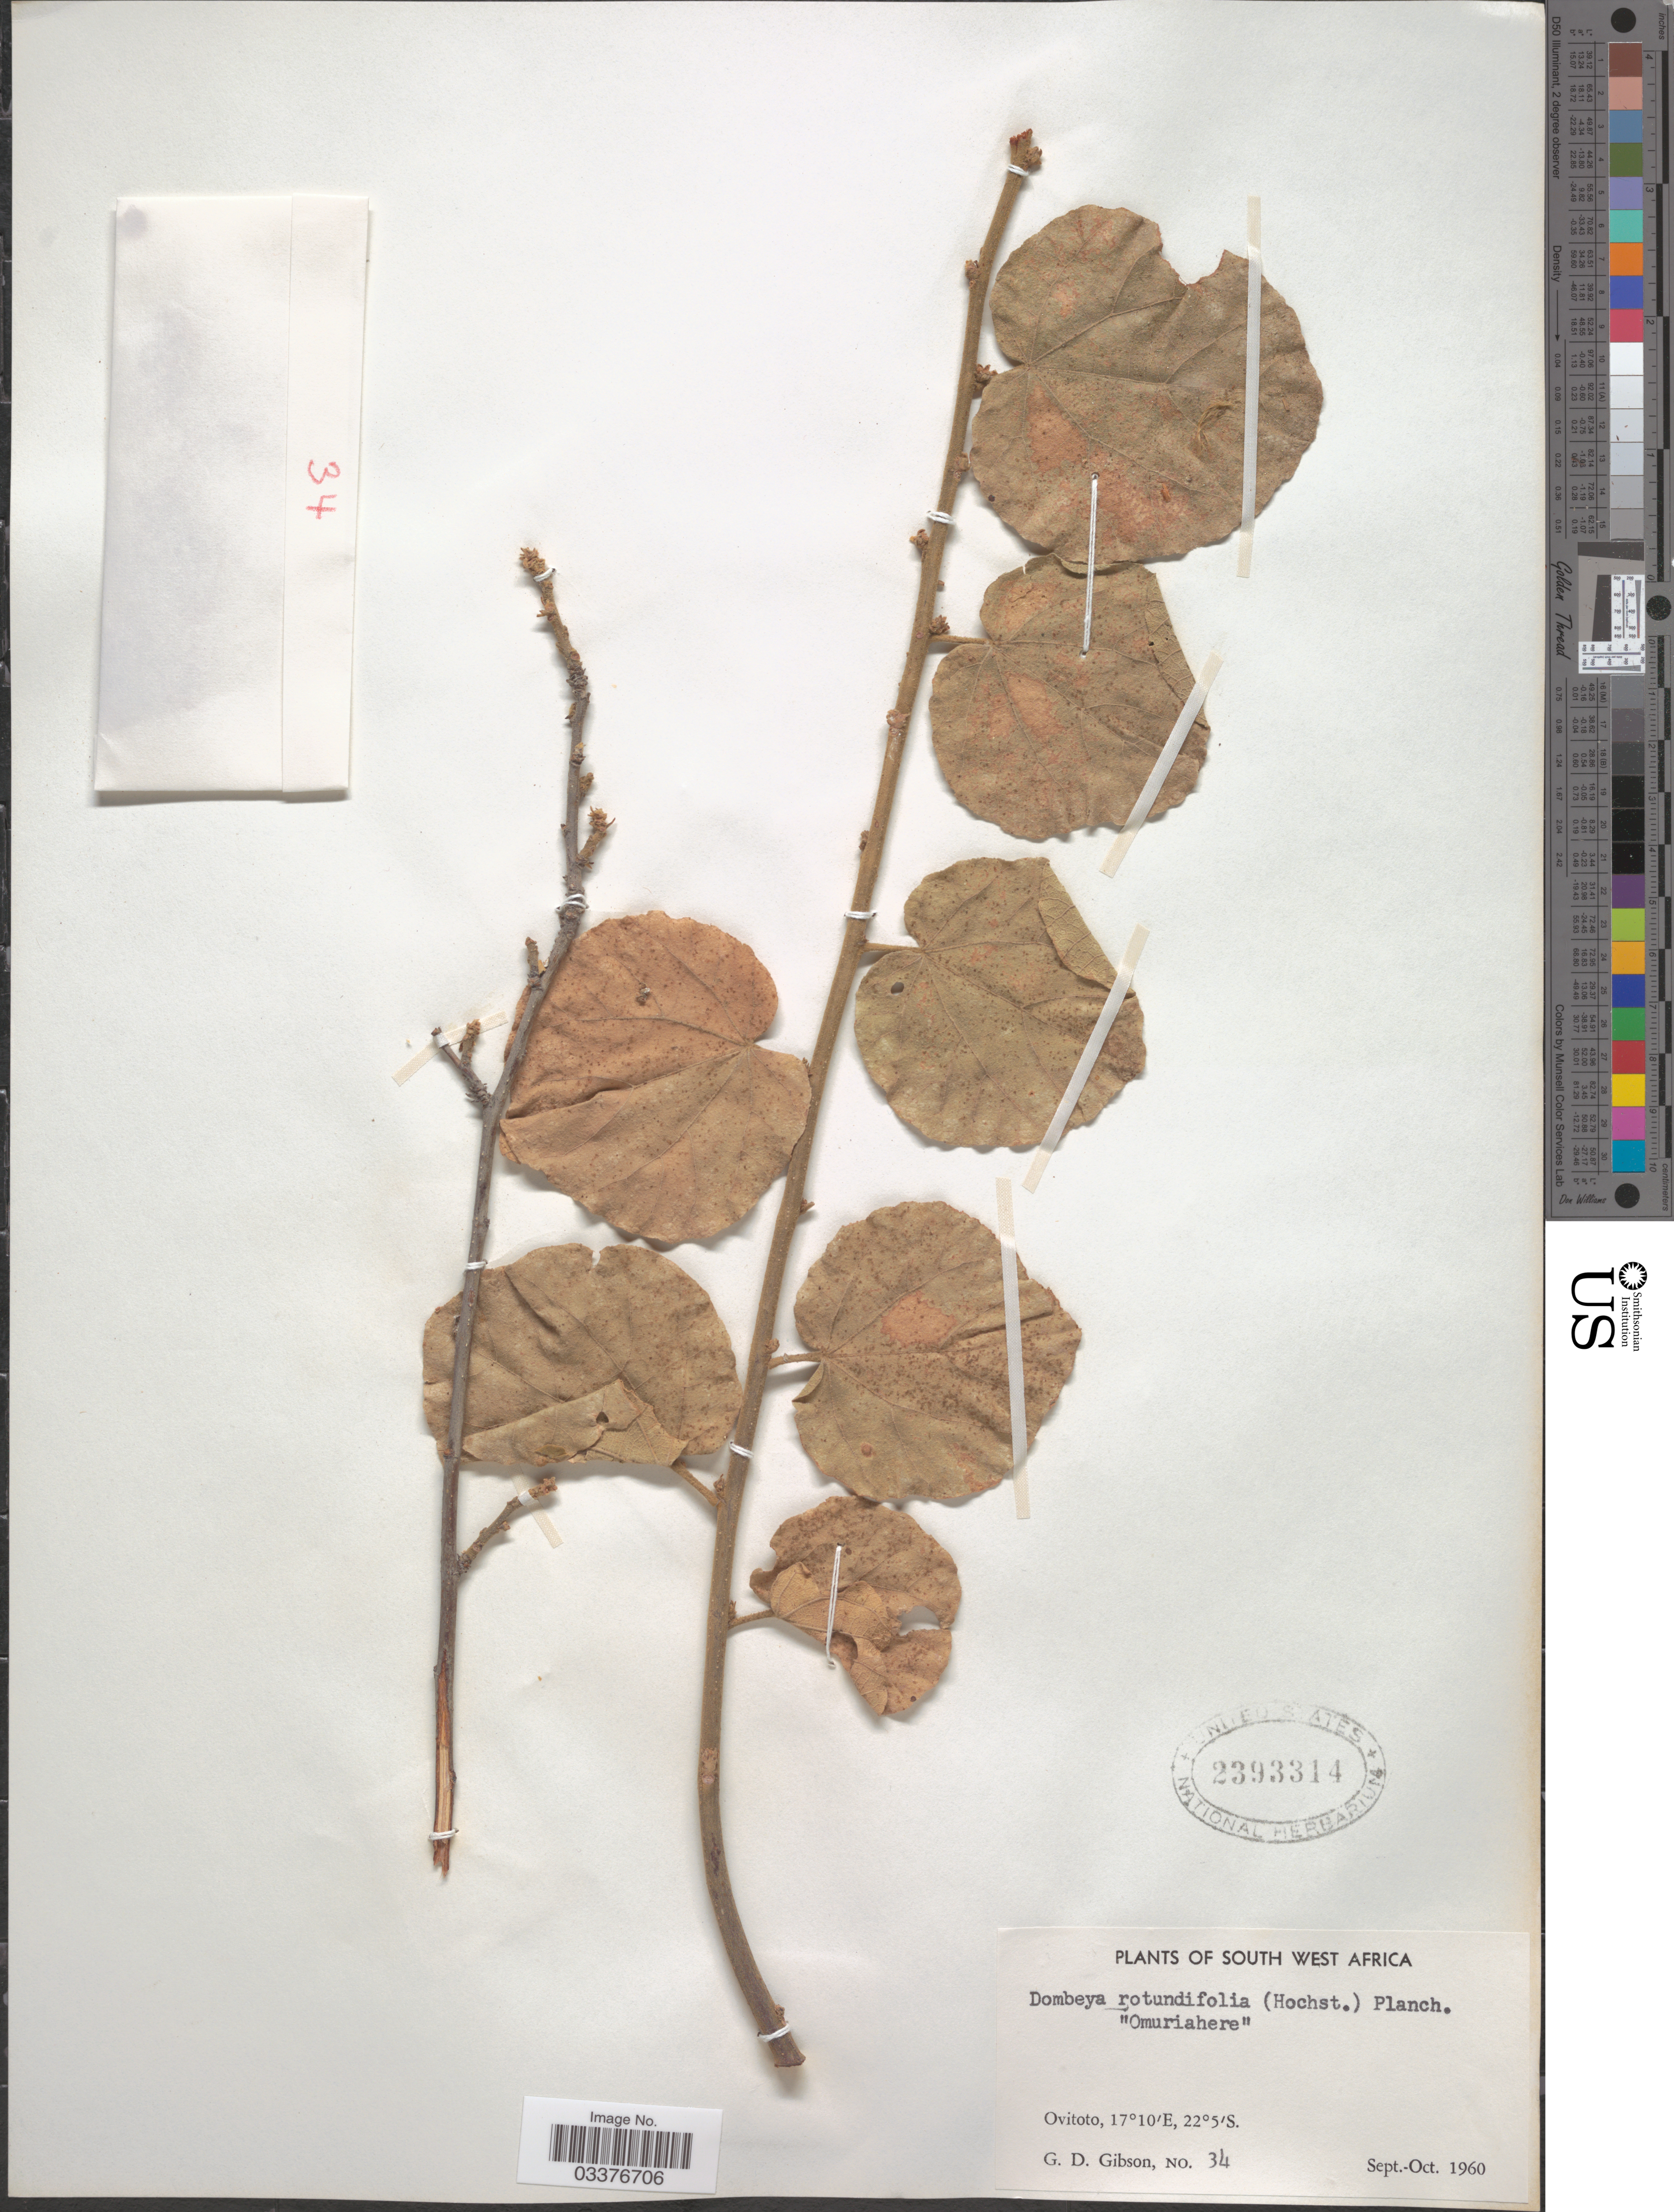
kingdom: Plantae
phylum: Tracheophyta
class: Magnoliopsida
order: Malvales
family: Malvaceae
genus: Dombeya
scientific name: Dombeya rotundifolia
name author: (Hochst.) Planch.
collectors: G. D. Gibson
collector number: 34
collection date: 1960-09/1960-10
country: Namibia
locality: South West Africa. Ovitoto.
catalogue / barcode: US 2393314